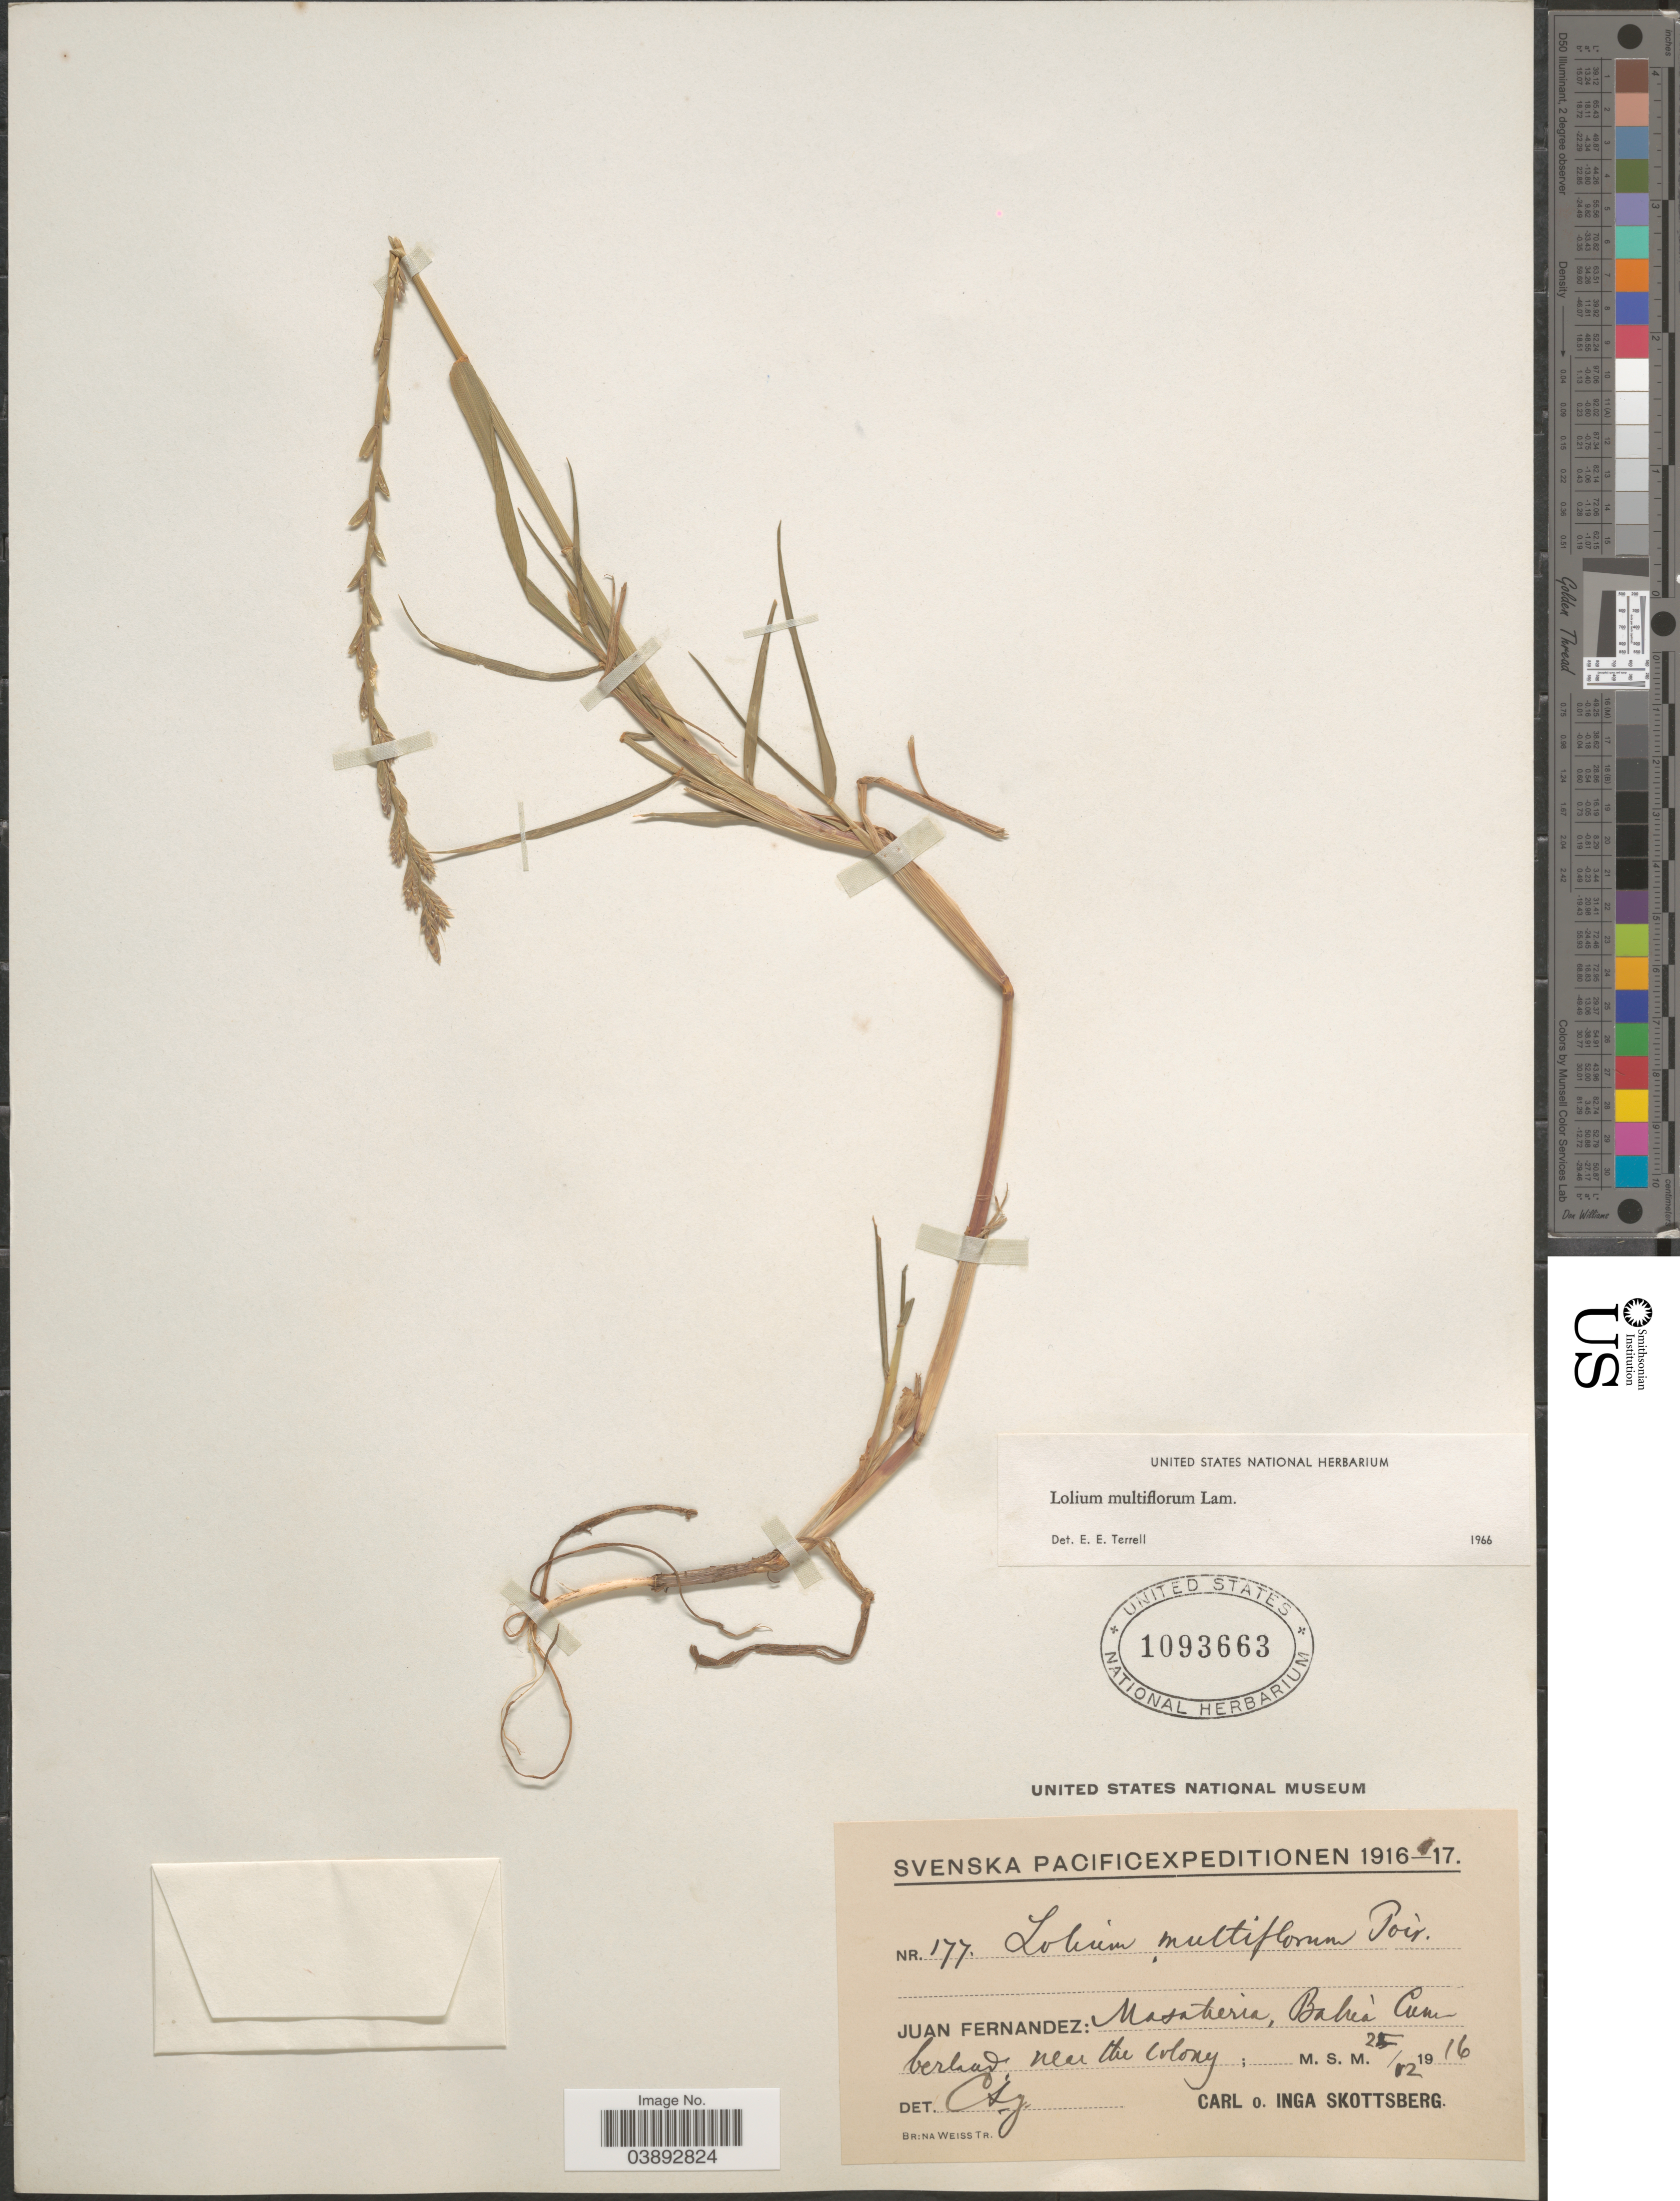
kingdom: Plantae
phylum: Tracheophyta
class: Liliopsida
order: Poales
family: Poaceae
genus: Lolium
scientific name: Lolium multiflorum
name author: Lam.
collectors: C. Skottsberg & I. Skottsberg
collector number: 177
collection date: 1916-12-25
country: Chile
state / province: Valparaíso (V)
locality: Juan Fernandez: Masatierra, Bahia Cumberland, near the colony.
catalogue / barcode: US 1093663